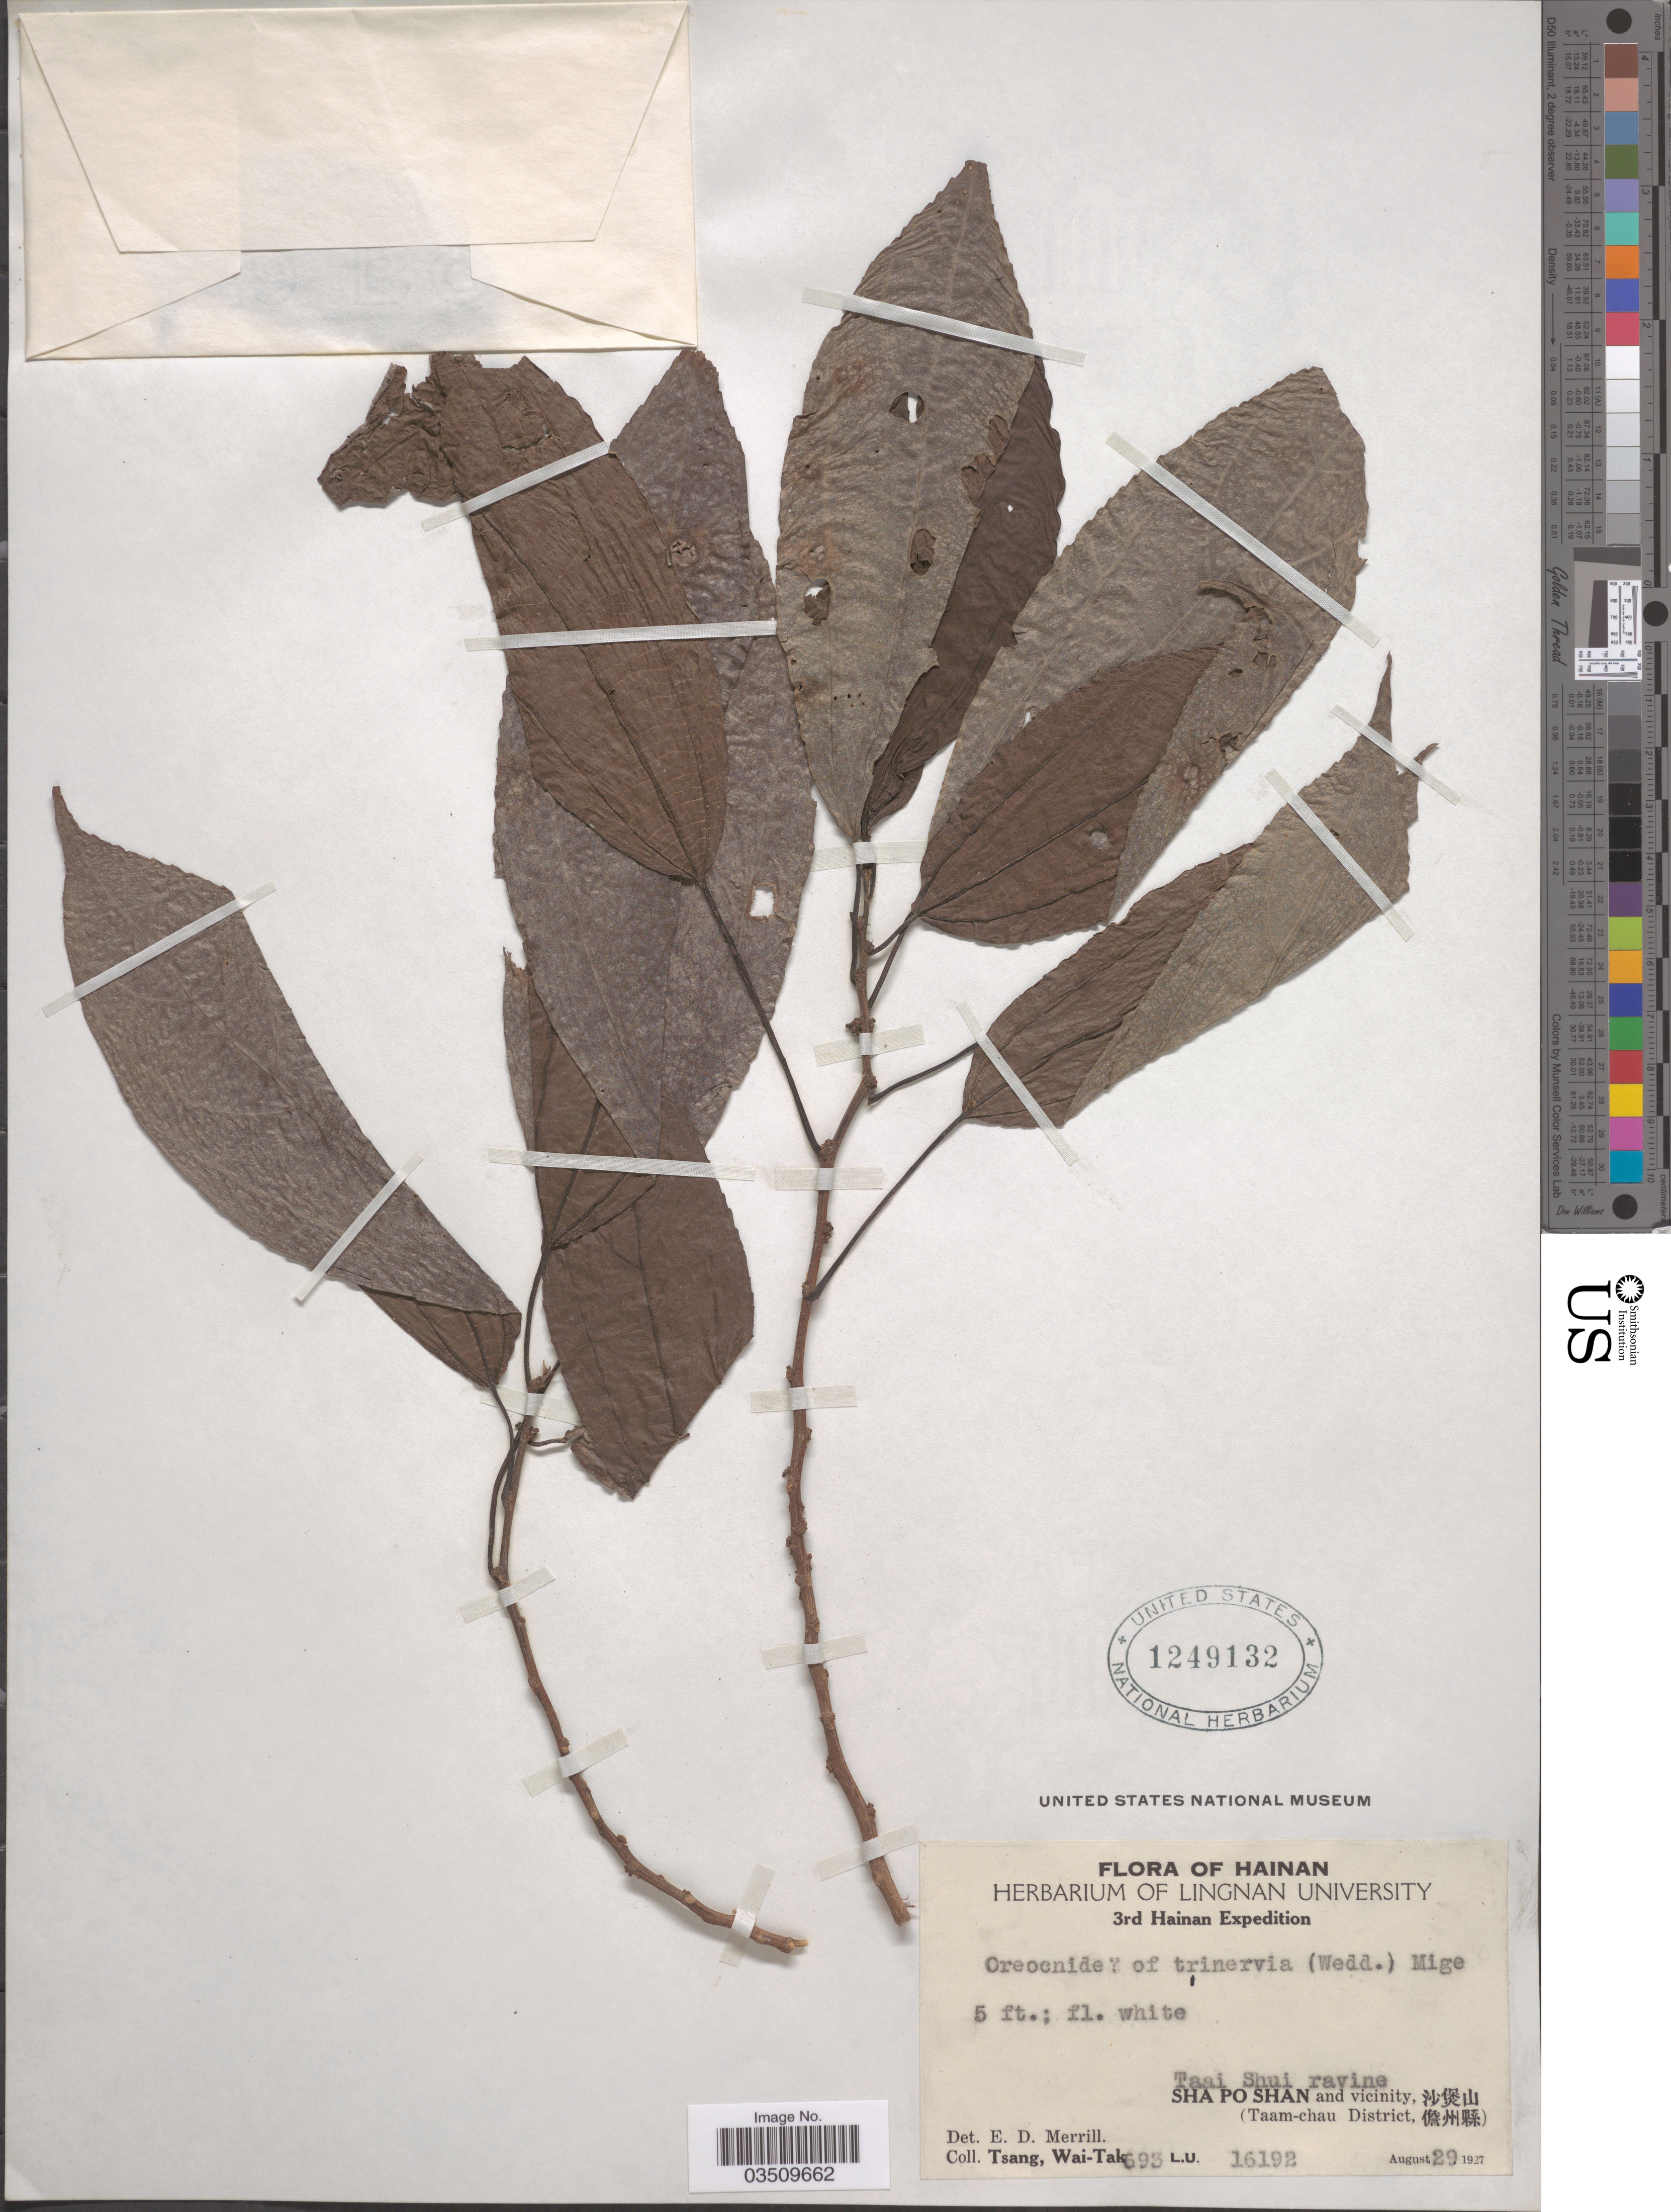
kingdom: Plantae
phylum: Tracheophyta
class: Magnoliopsida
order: Rosales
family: Urticaceae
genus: Oreocnide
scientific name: Oreocnide pedunculata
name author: (Shirai) Masam.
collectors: W. T. Tsang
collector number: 693LU16192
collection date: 1927-08-29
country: China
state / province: Hainan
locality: Taai Shui ravine. Sha Po Shan and vicinity, X. (Taam-chau District, X).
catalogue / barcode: US 1249132